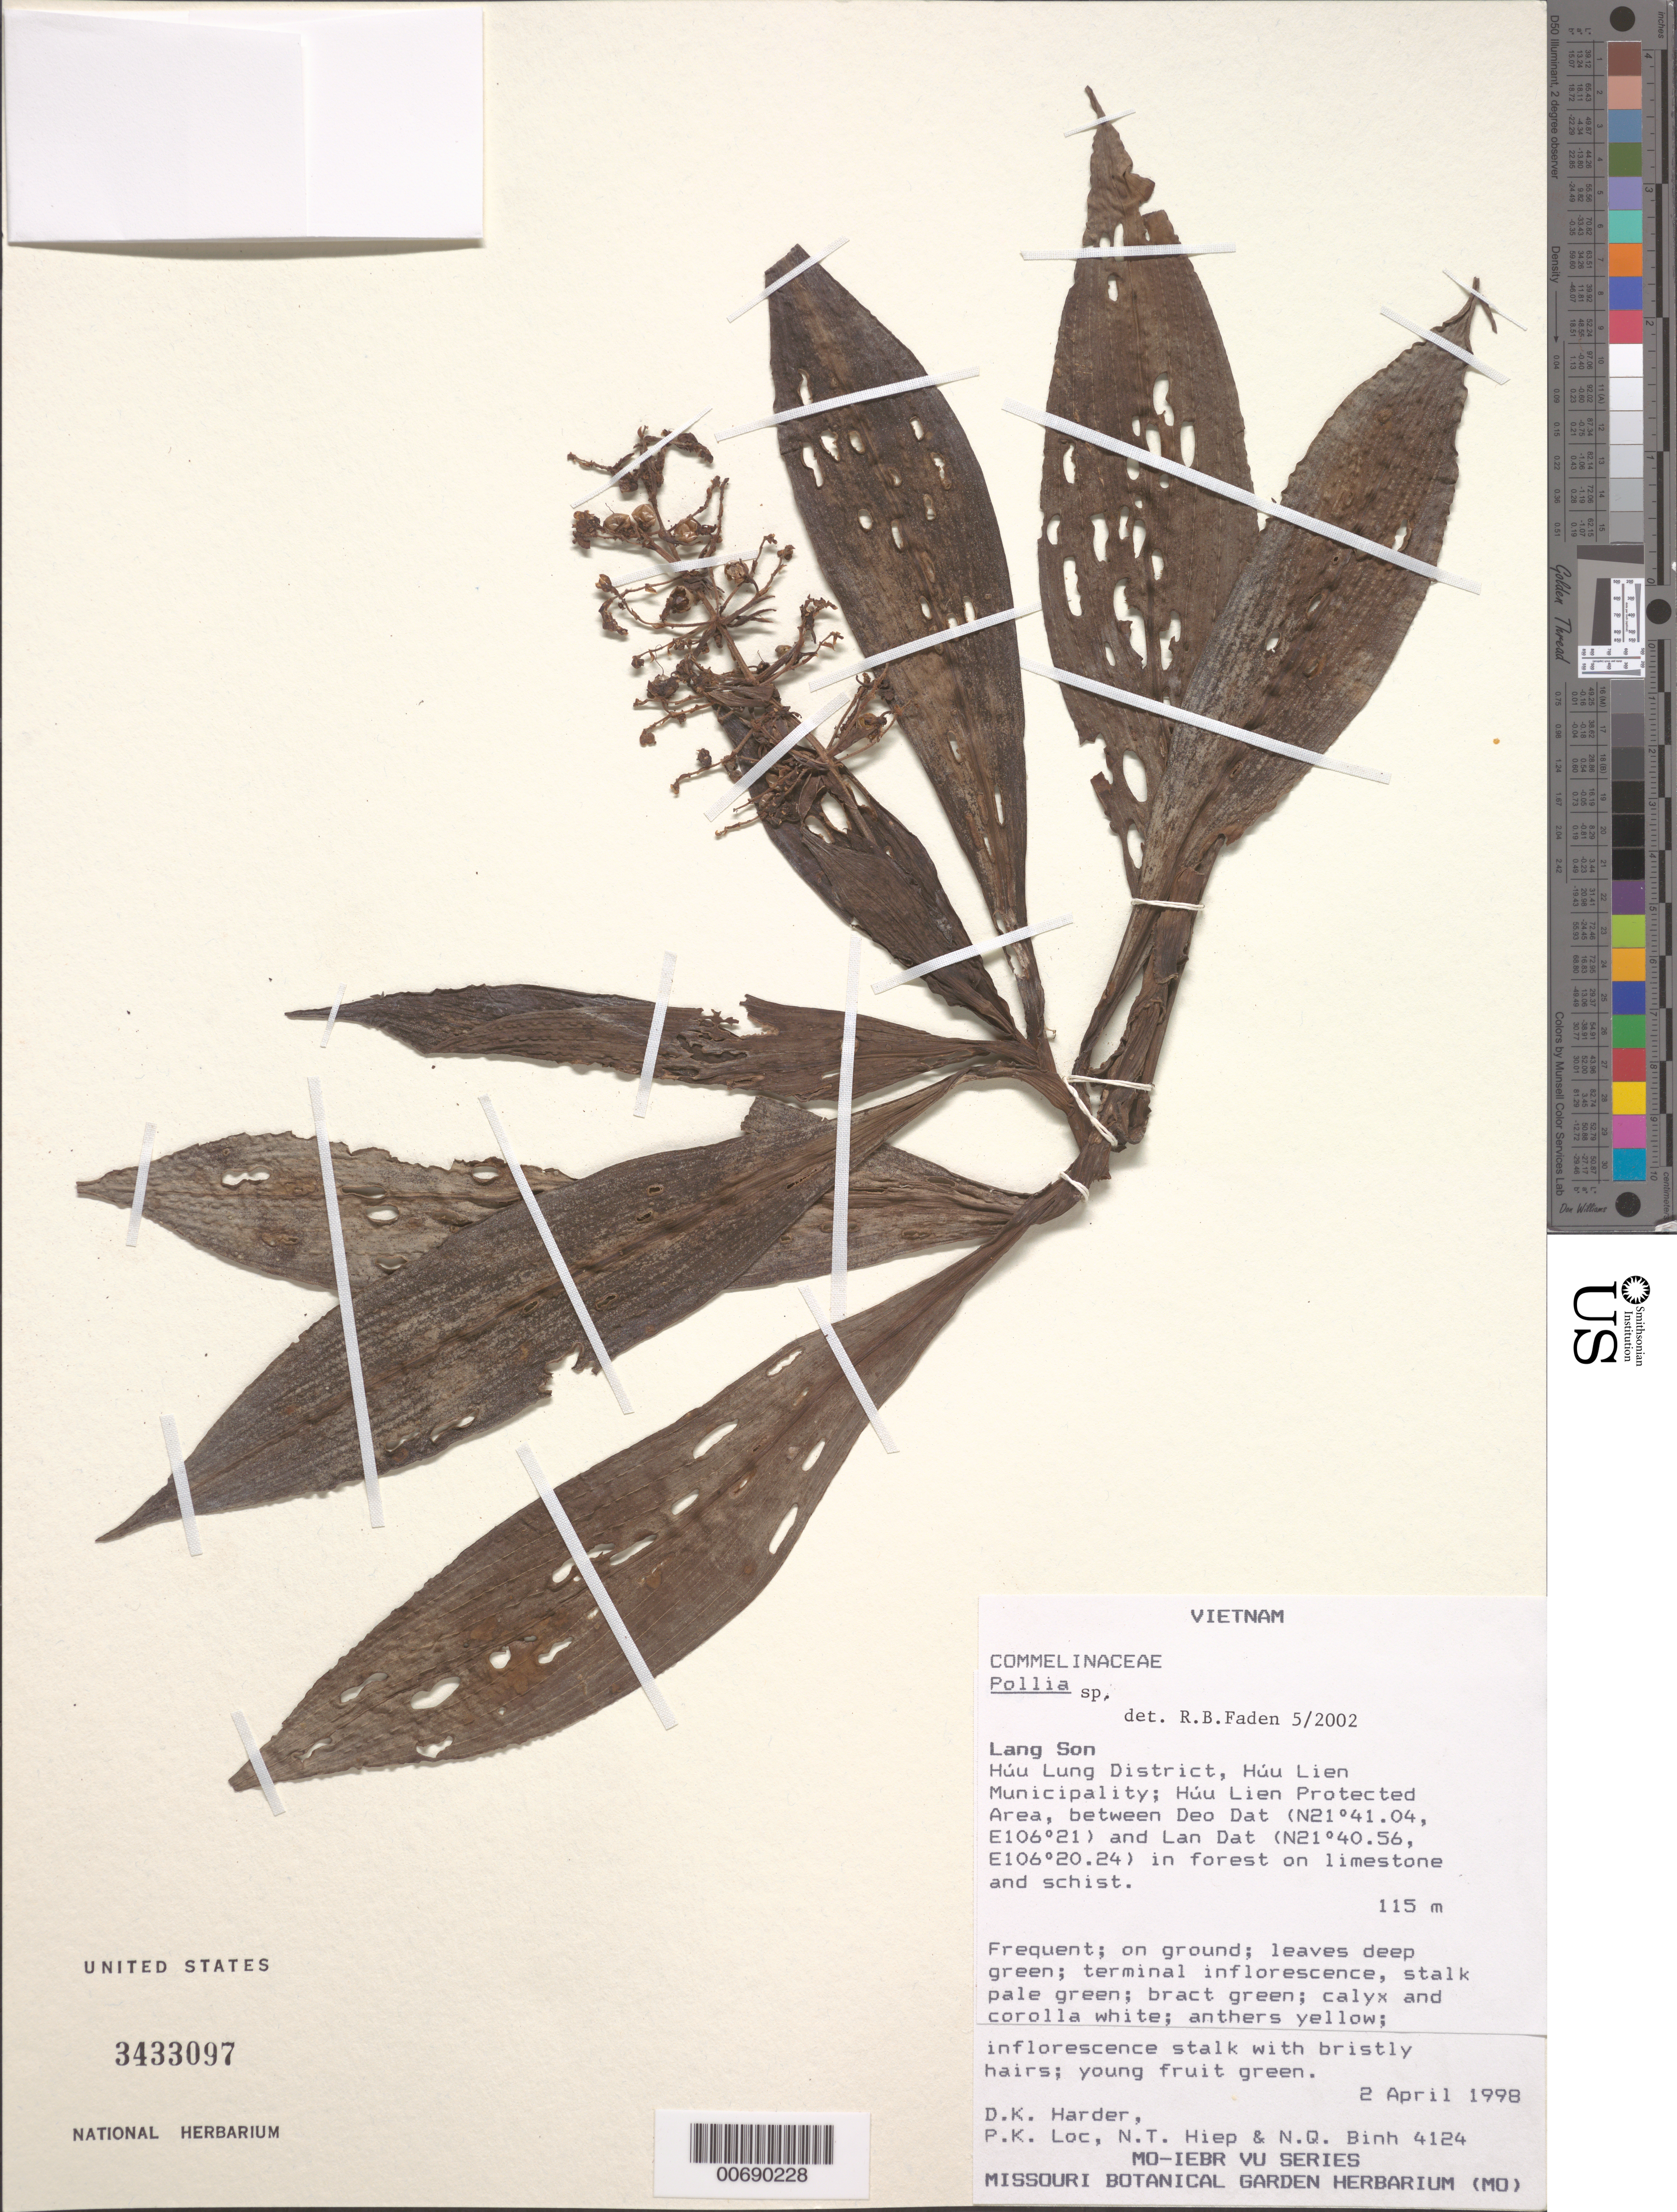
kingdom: Plantae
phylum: Tracheophyta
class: Liliopsida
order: Commelinales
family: Commelinaceae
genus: Pollia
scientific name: Pollia sp.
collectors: D. Harder, P. K. Lôc, N. T. Hiep & N. Binh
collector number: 4124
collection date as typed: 02 Apr 1998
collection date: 1998-04-02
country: Vietnam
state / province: Lang Son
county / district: Huu Lung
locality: Lang Son, Huu Lung Dist., Huu Lien Municipality, Huun Lien Protected Area, between Deo Dat and Lan Dat.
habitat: In forest on limestone and schist.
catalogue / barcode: US 3433097